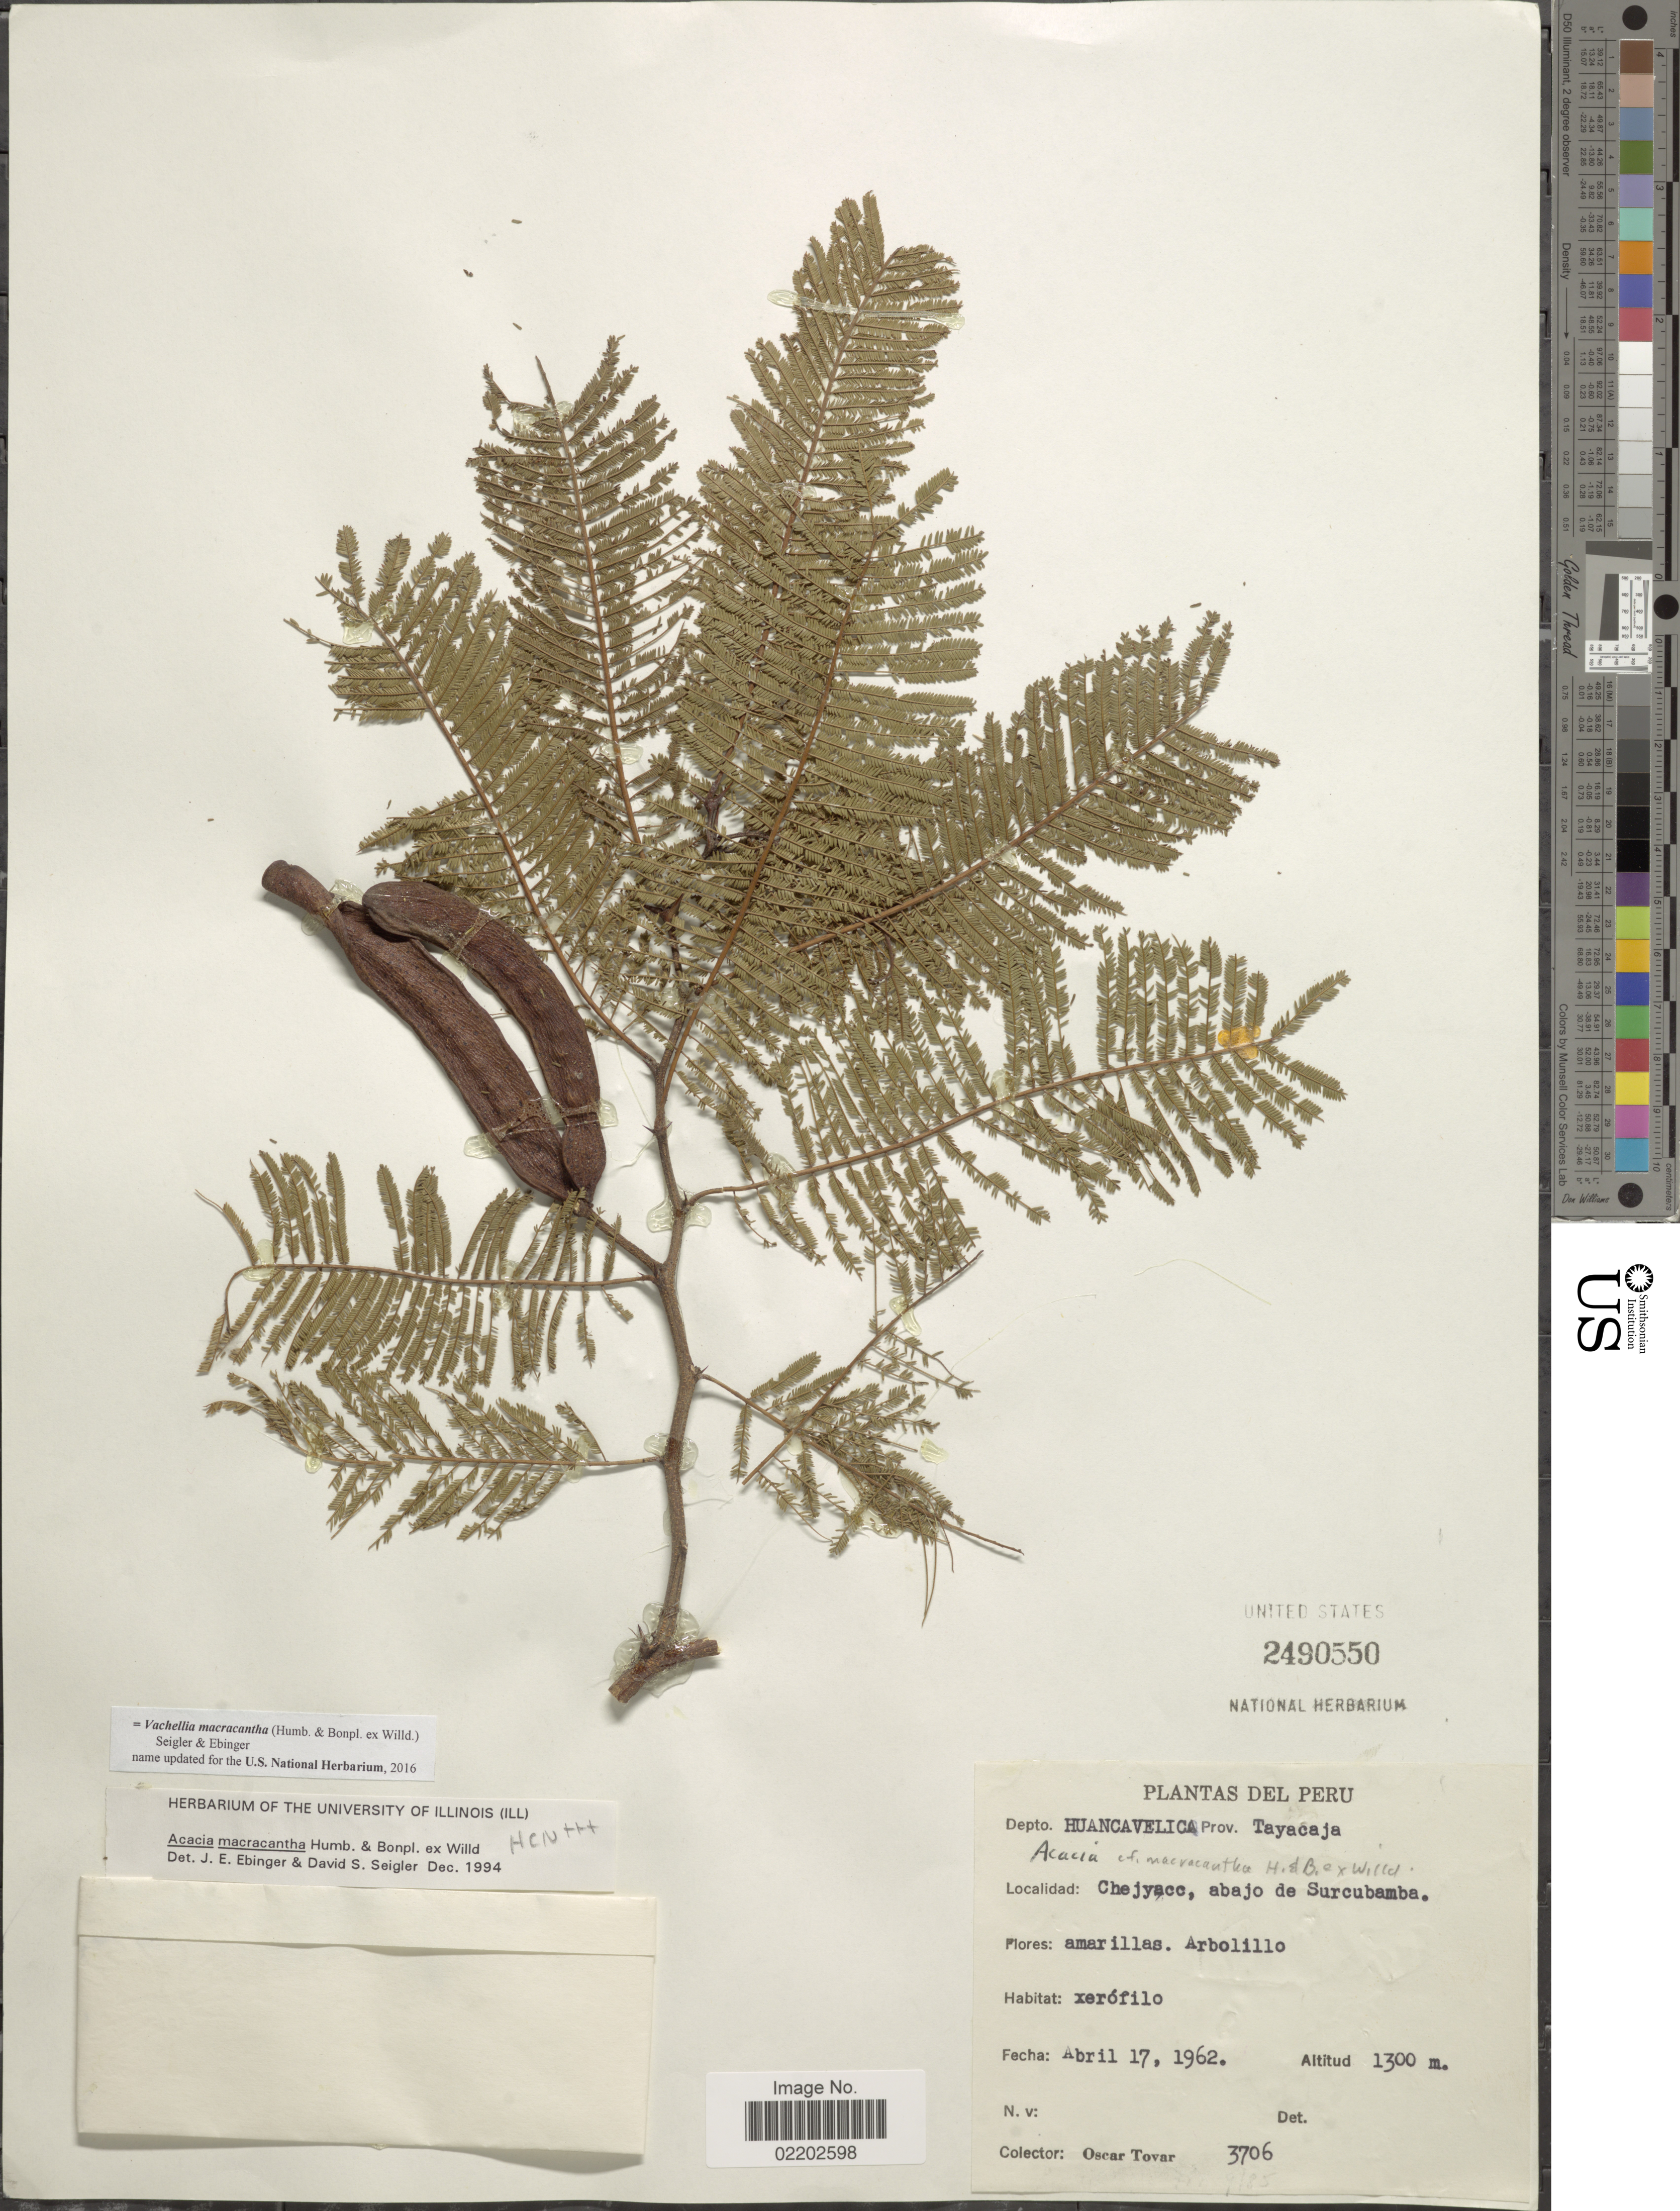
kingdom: Plantae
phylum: Tracheophyta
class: Magnoliopsida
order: Fabales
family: Fabaceae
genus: Vachellia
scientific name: Vachellia macracantha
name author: (Humb. & Bonpl. ex Willd.) Seigler & Ebinger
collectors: Ó. Tovar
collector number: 3706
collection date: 1962-04-17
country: Peru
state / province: Huancavelica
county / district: Tayacaja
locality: Depto. Huancavelica Prov. Tayacaja. Chejyacc, abajo de Surcubamba.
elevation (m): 1300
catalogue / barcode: US 2490550